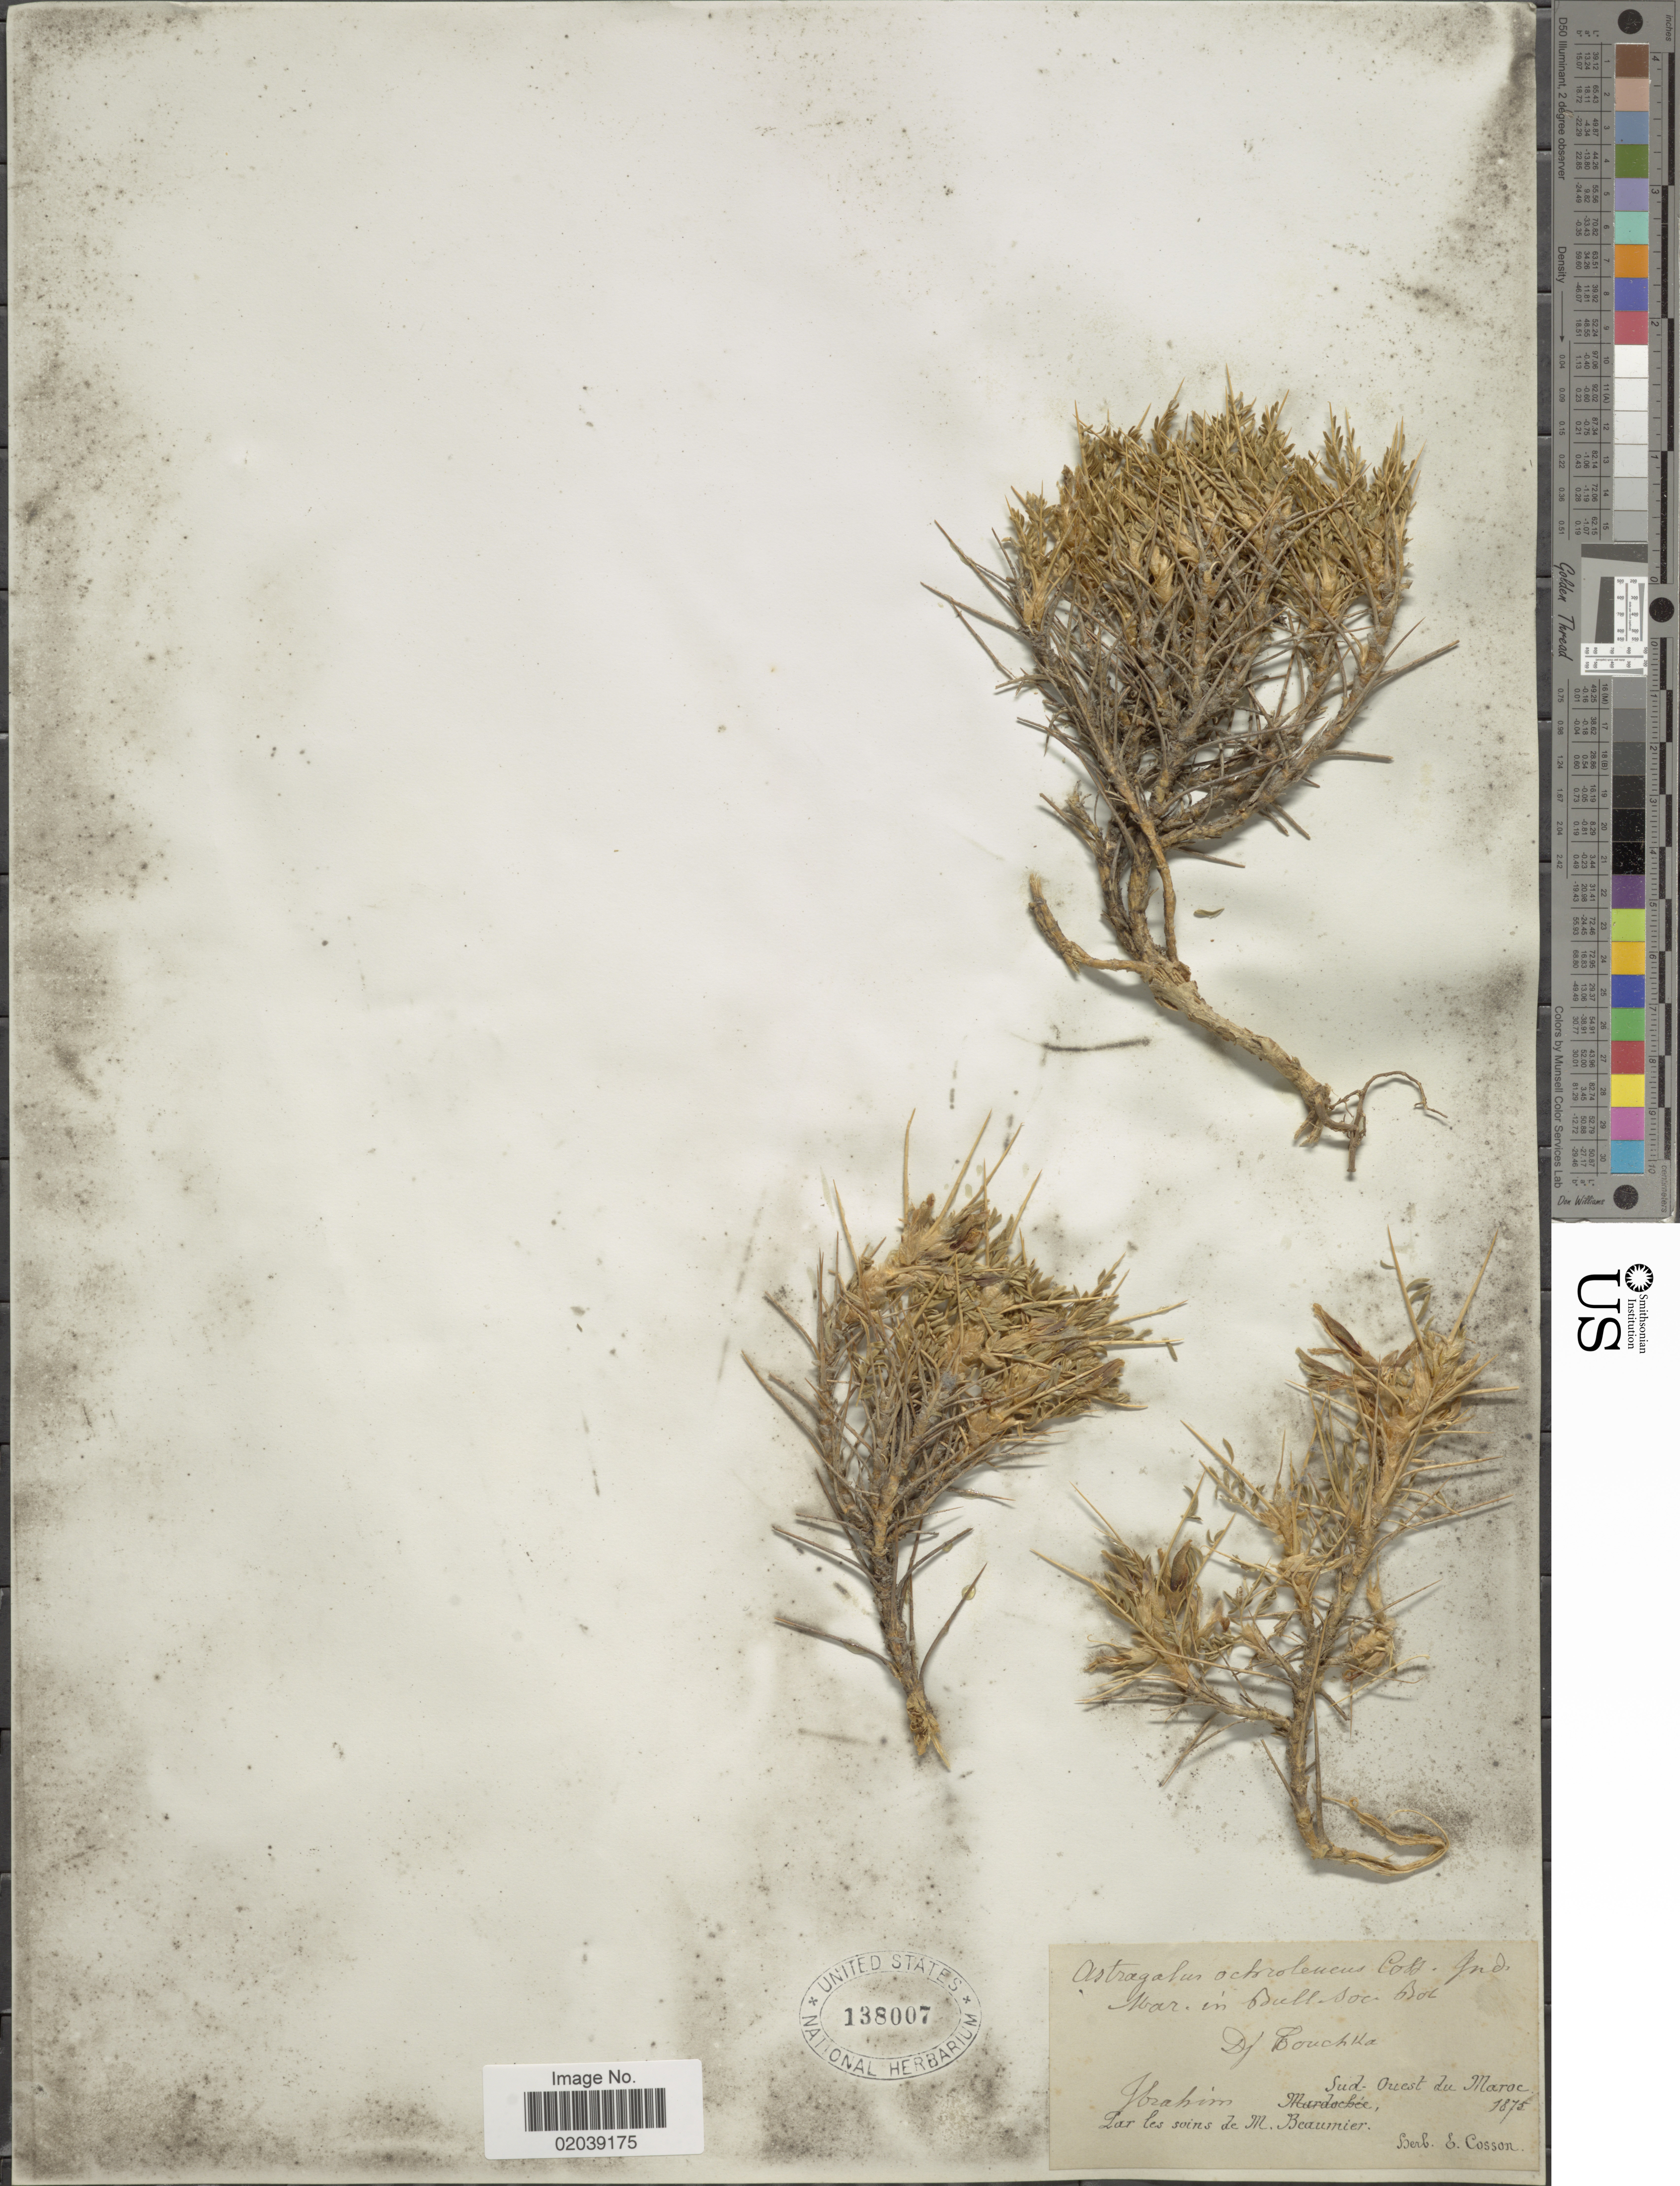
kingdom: Plantae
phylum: Tracheophyta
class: Magnoliopsida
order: Fabales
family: Fabaceae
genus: Astragalus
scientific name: Astragalus ochroleucus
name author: (Hook. & Arn.) Reiche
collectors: E. Cosson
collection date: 1875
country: Morocco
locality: Ibrahim, Sud - Ouest de Maroc.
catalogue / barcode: US 138007